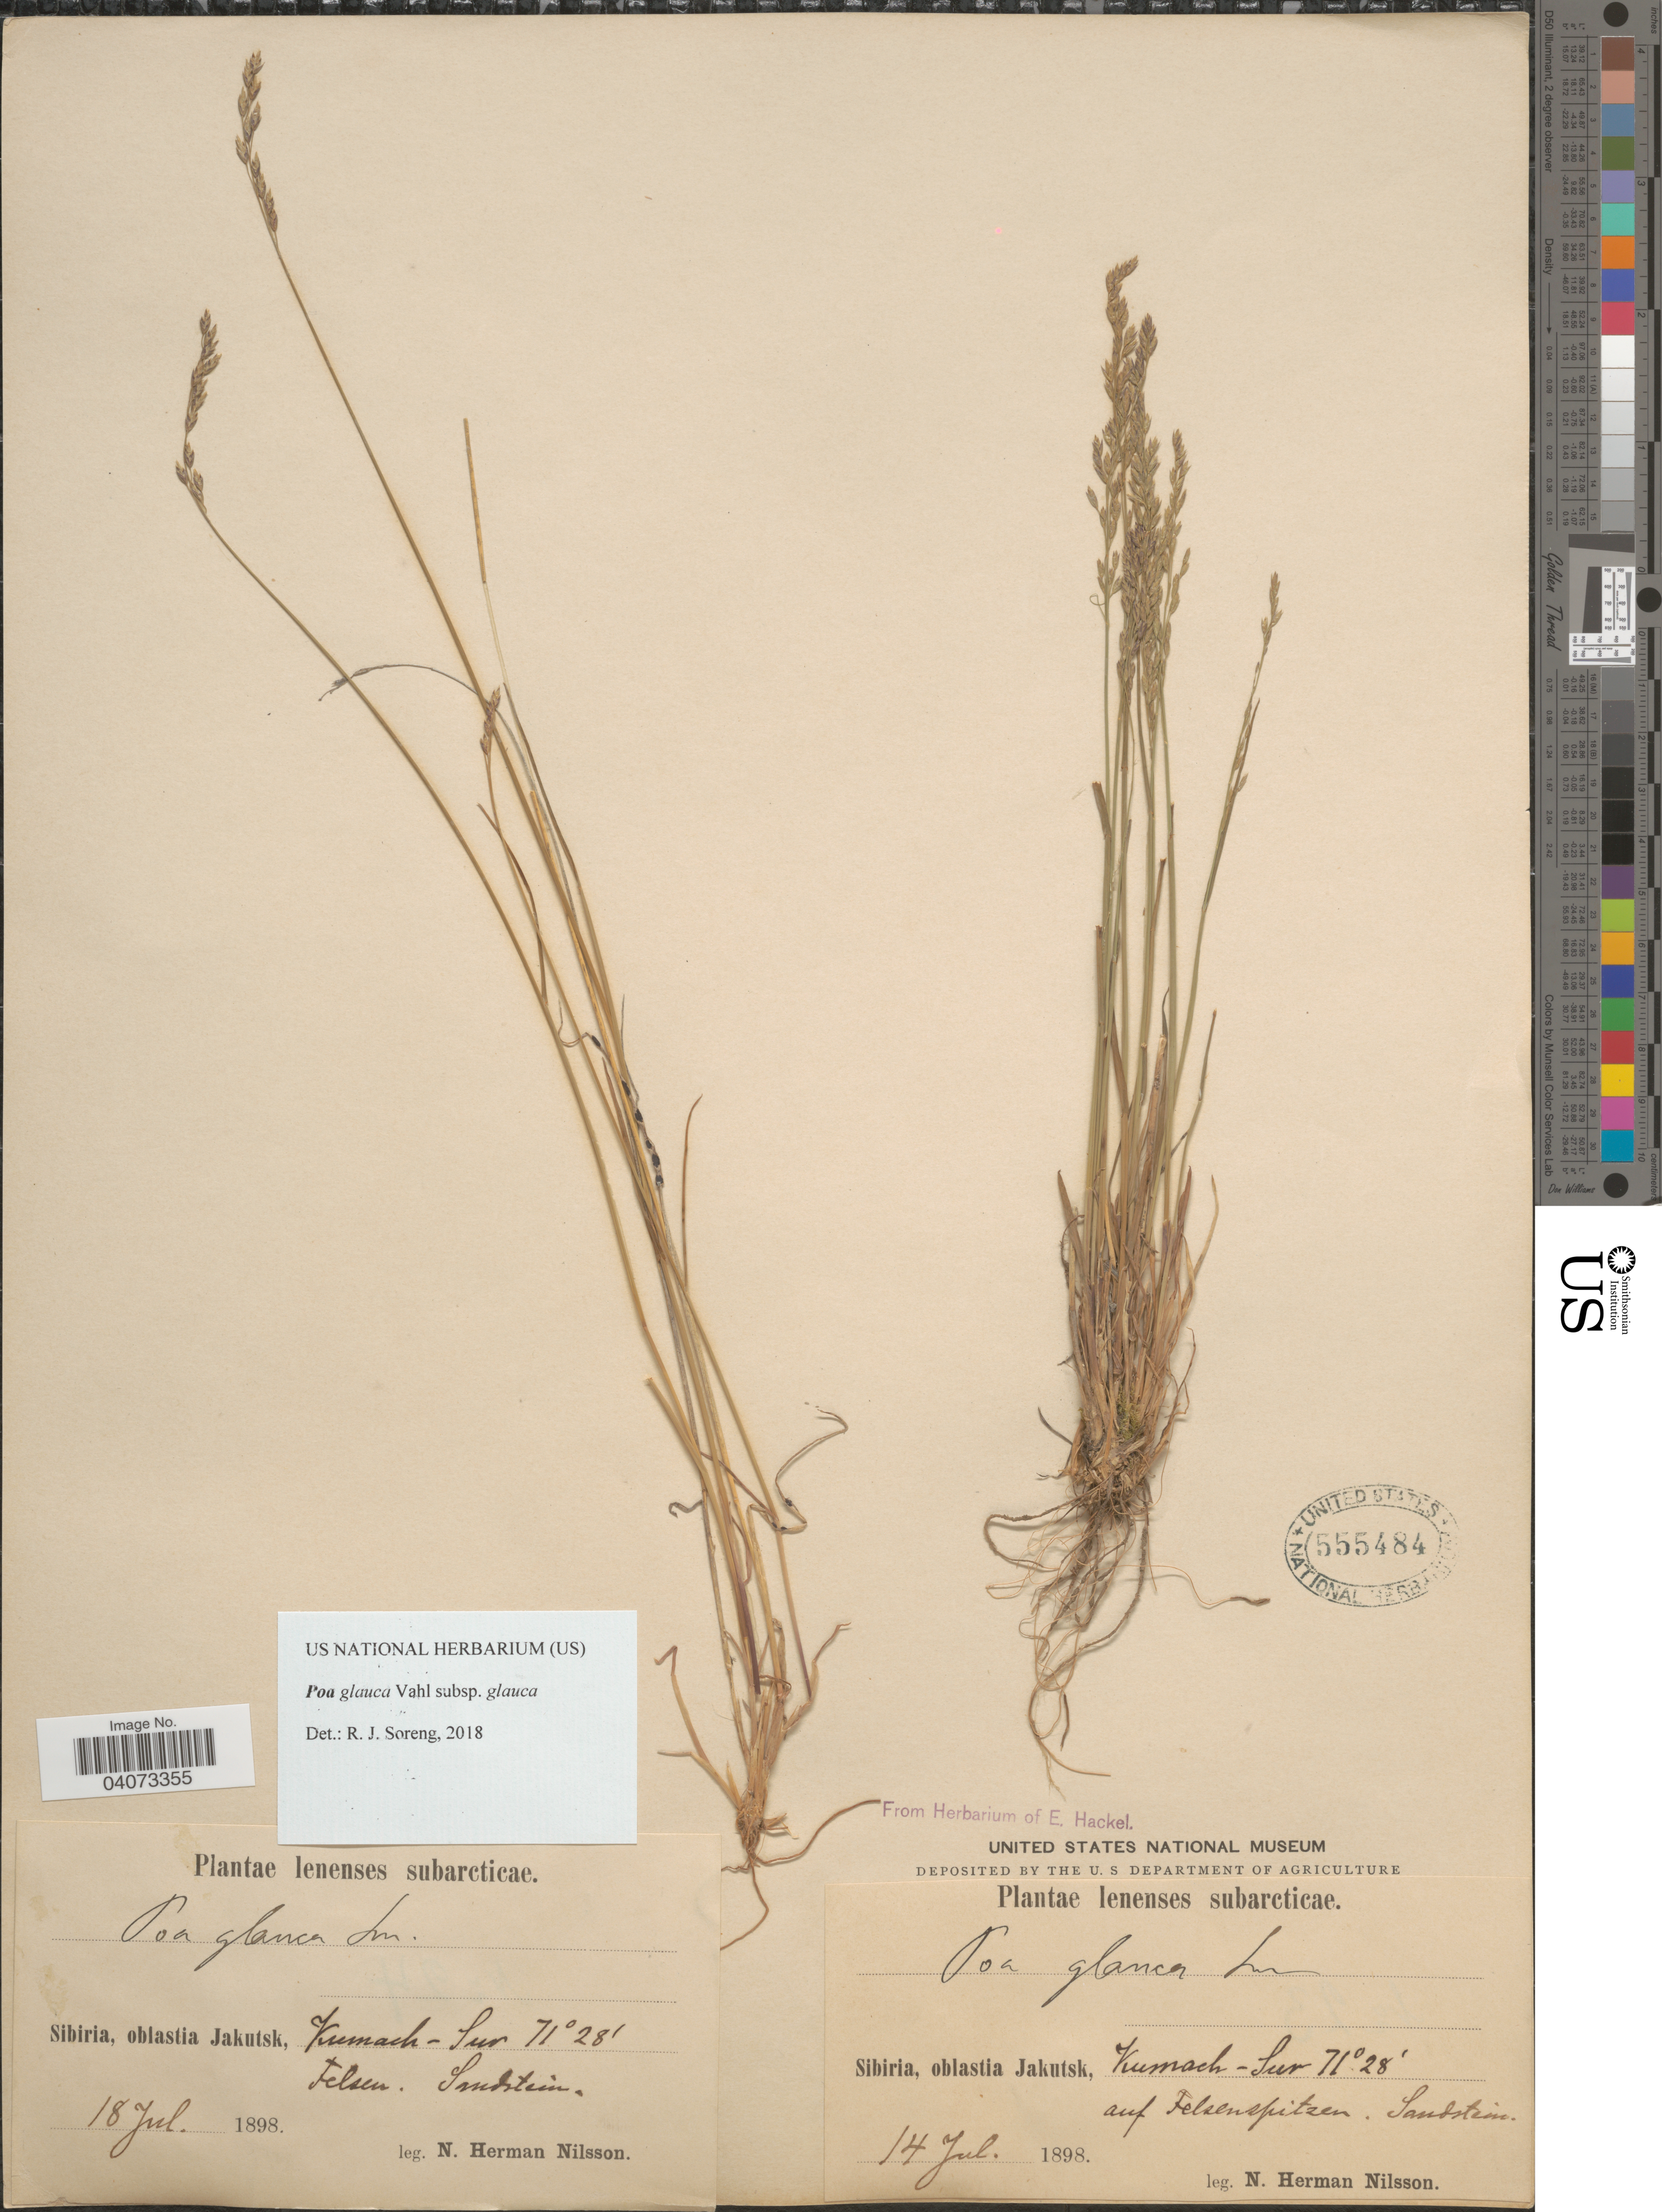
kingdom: Plantae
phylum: Tracheophyta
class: Liliopsida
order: Poales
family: Poaceae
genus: Poa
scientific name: Poa glauca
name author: Vahl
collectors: N. H. Nilsson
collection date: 1898-07-14/1898-07-18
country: Russian Federation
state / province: Sakha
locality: Sibiria, oblastia Jakutsk, Kumach-Sur. Auf Felsenspitzen. Sanditein.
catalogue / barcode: US 555484